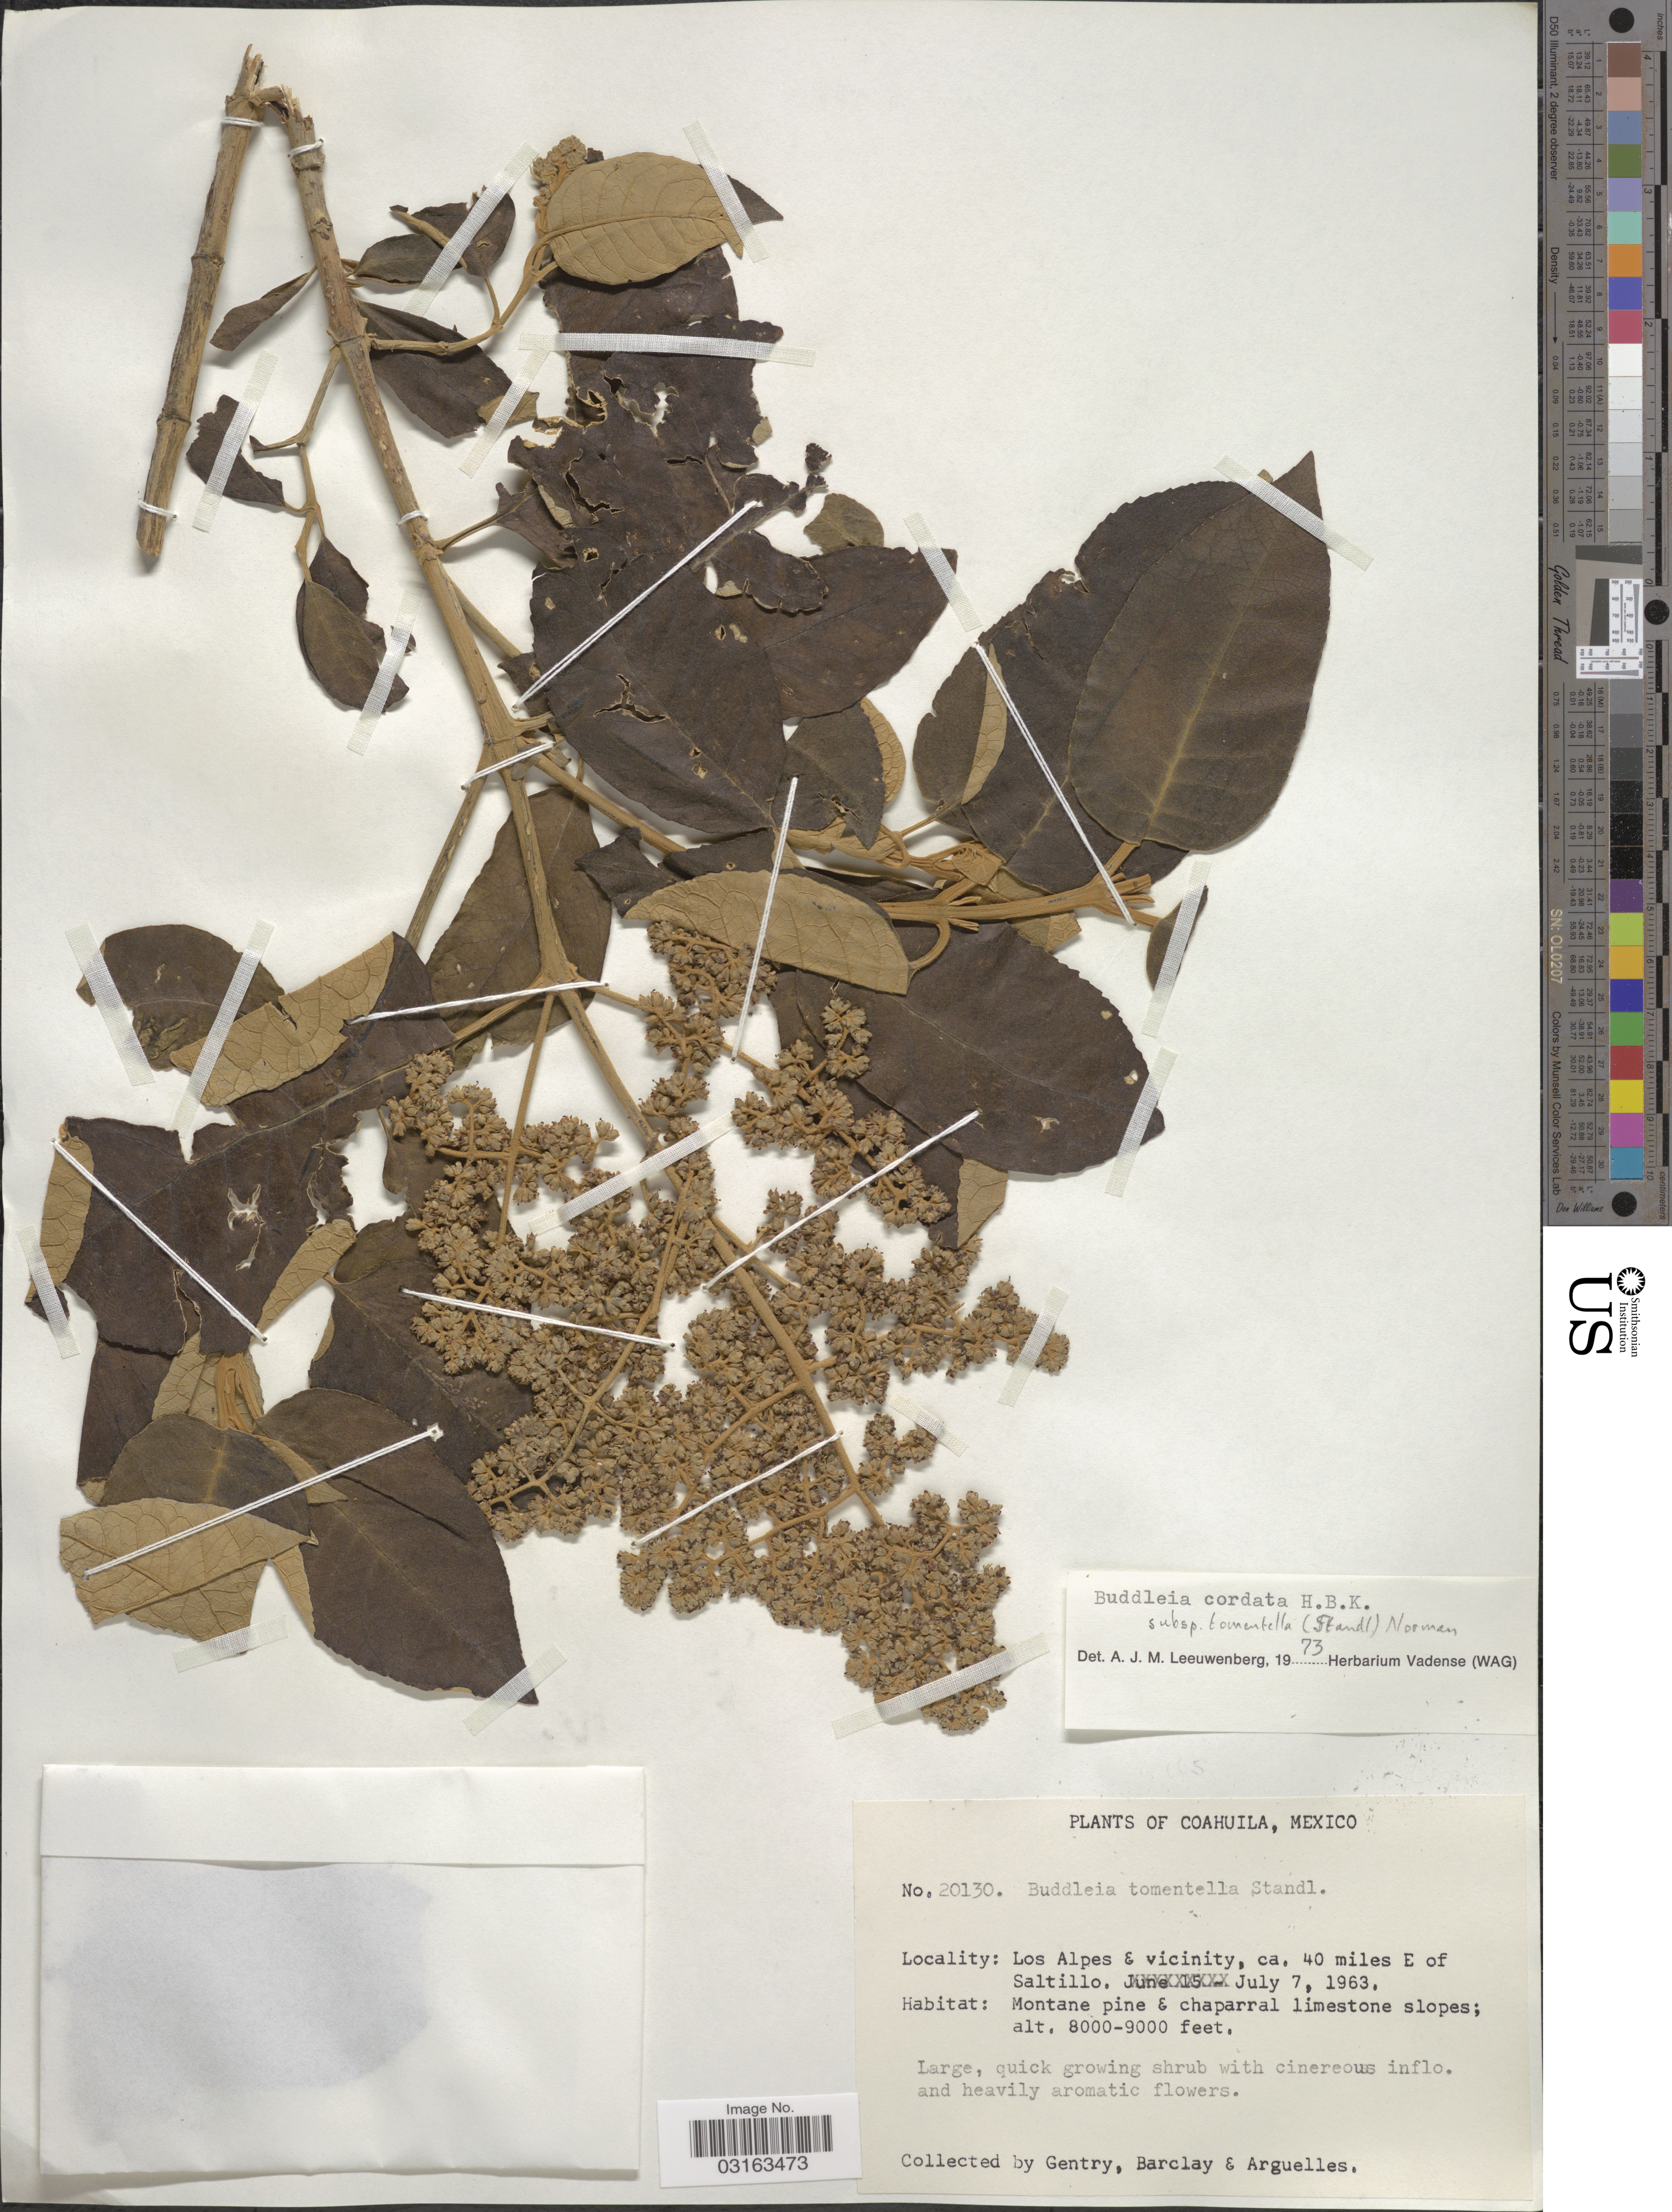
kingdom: Plantae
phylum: Tracheophyta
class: Magnoliopsida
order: Lamiales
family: Scrophulariaceae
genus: Buddleja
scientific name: Buddleja cordata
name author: Kunth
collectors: Gentry, --, -- Barclay & Arguelles, --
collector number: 20130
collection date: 1963-07-07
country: Mexico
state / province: Coahuila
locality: Los Alpes & vicinity, ca. 40 miles E of Saltillo.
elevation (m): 2438